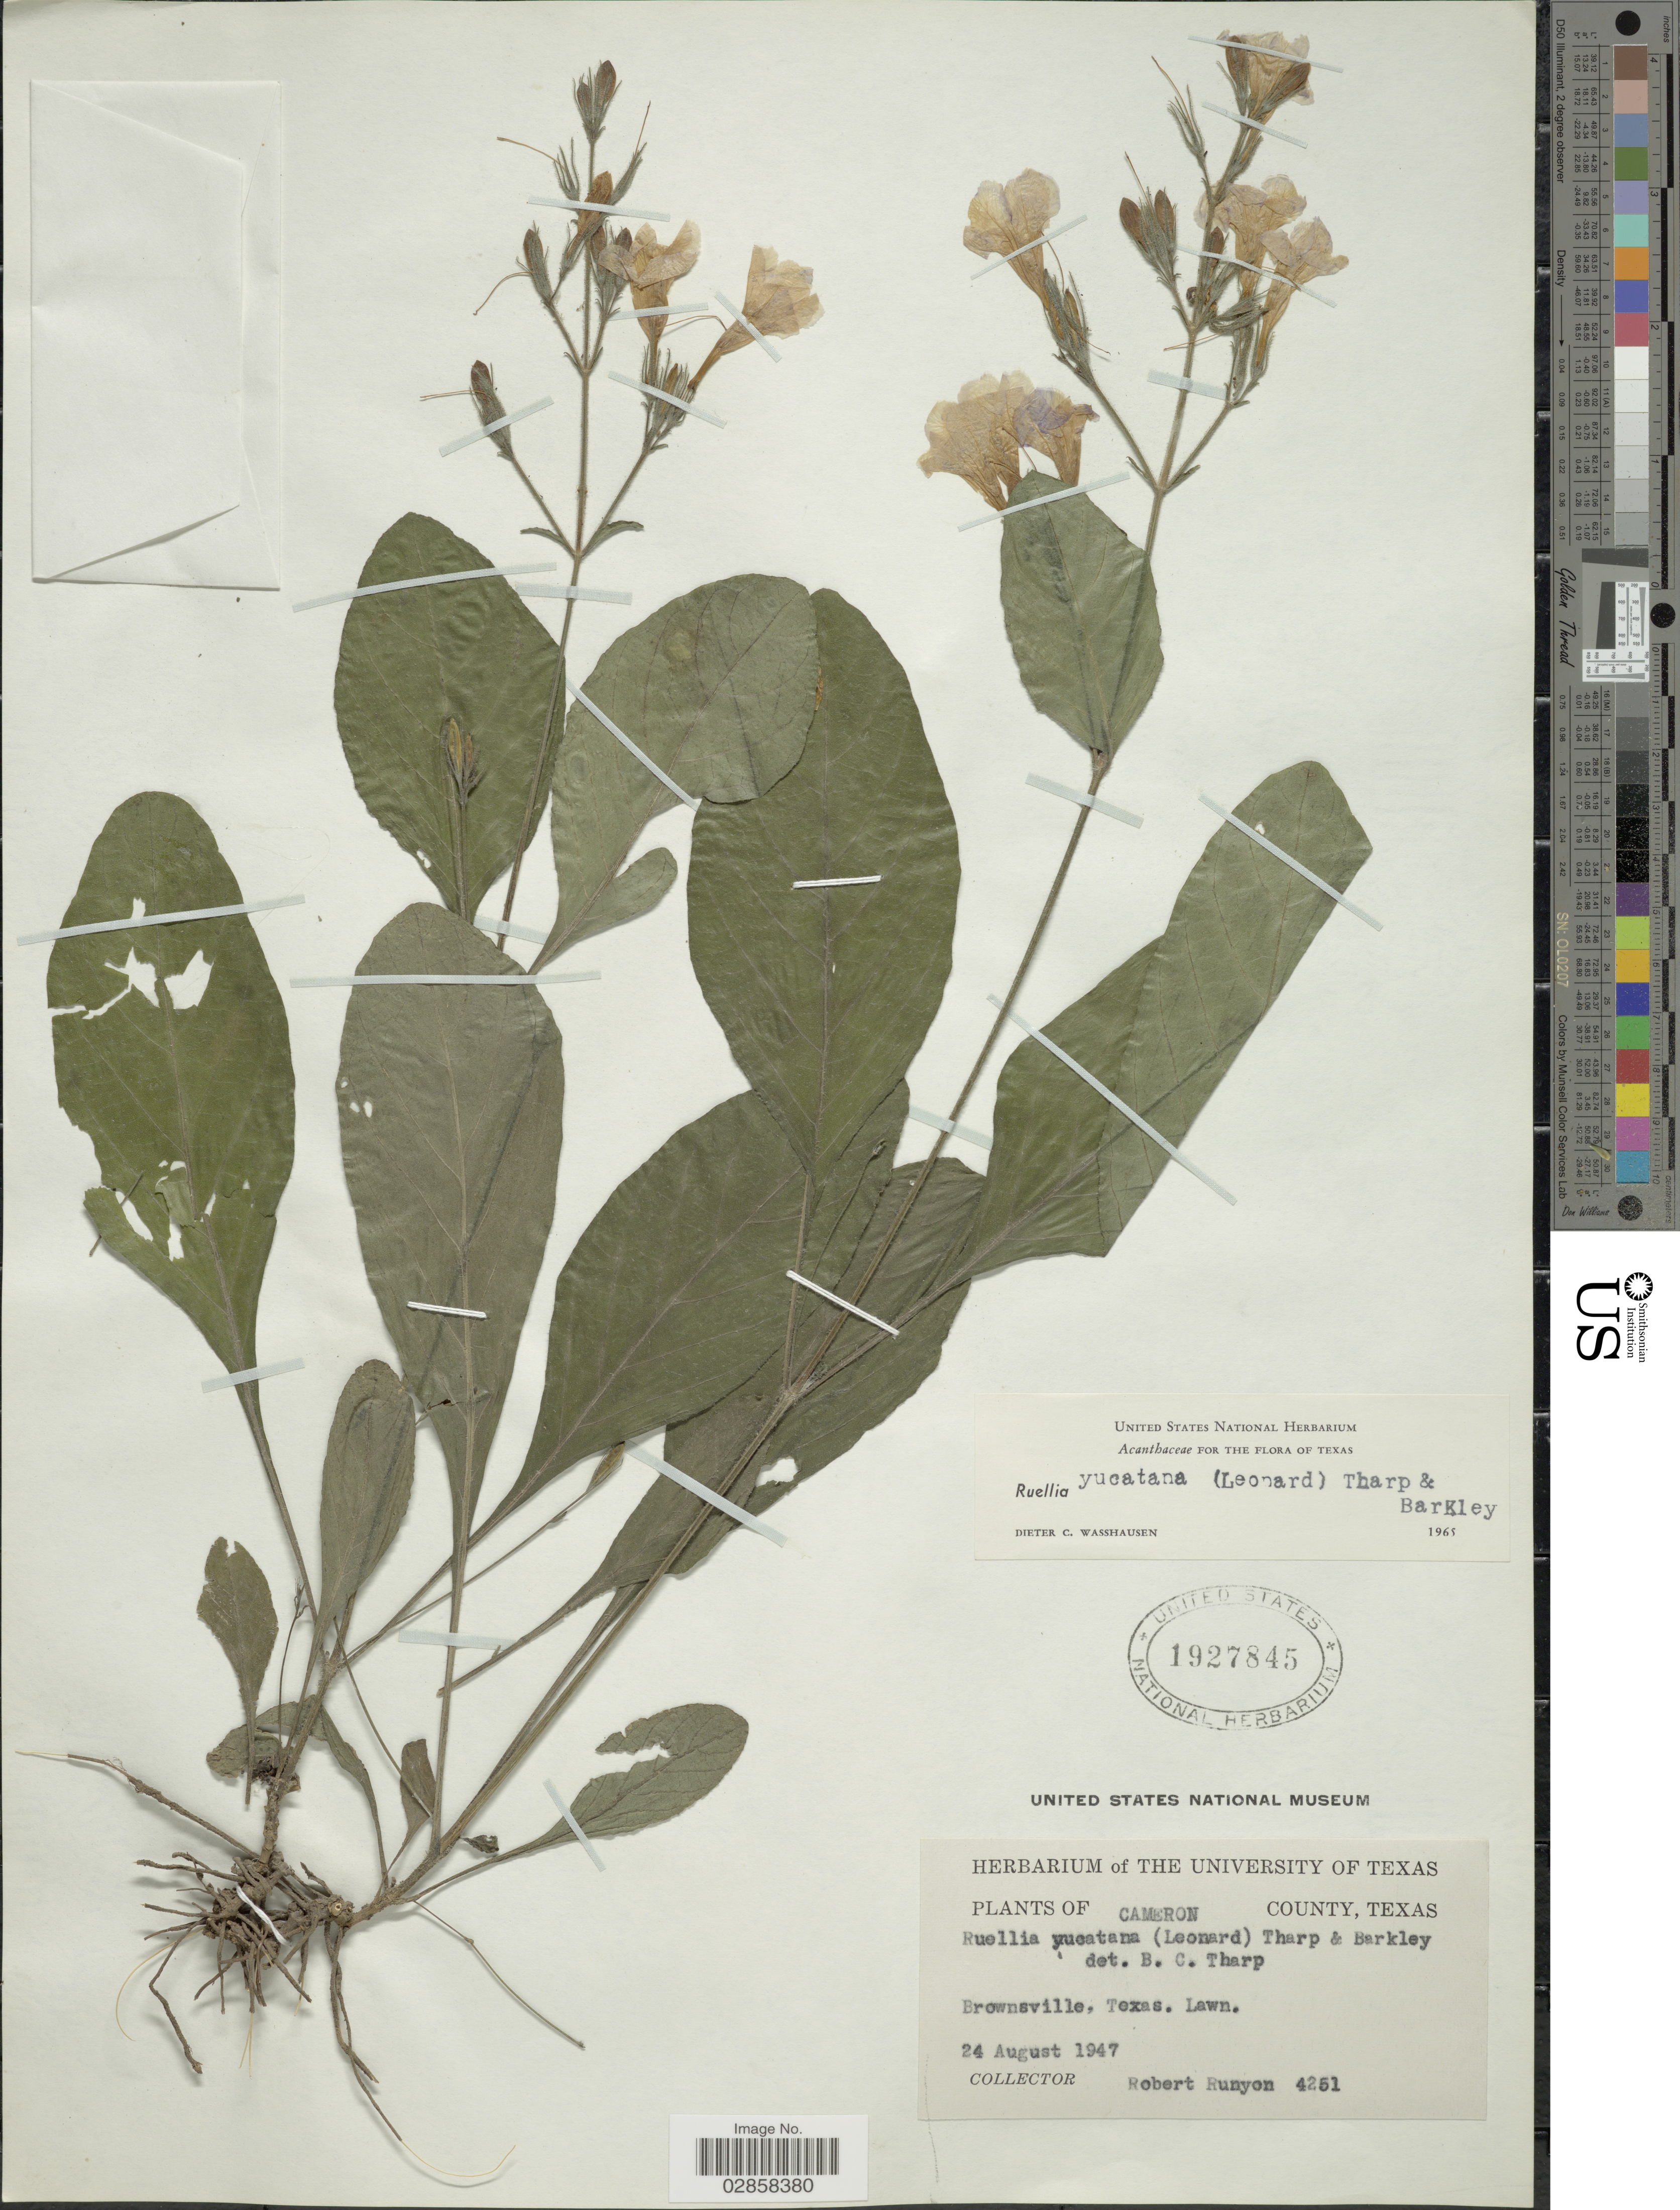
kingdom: Plantae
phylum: Tracheophyta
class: Magnoliopsida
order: Lamiales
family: Acanthaceae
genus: Ruellia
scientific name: Ruellia yucatana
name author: (Leonard) Tharp & F.A. Barkley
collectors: R. Runyon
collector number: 4251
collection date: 1947-08-24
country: United States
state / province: Texas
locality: Cameron County. Brownsville. Lawn.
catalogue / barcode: US 1927845